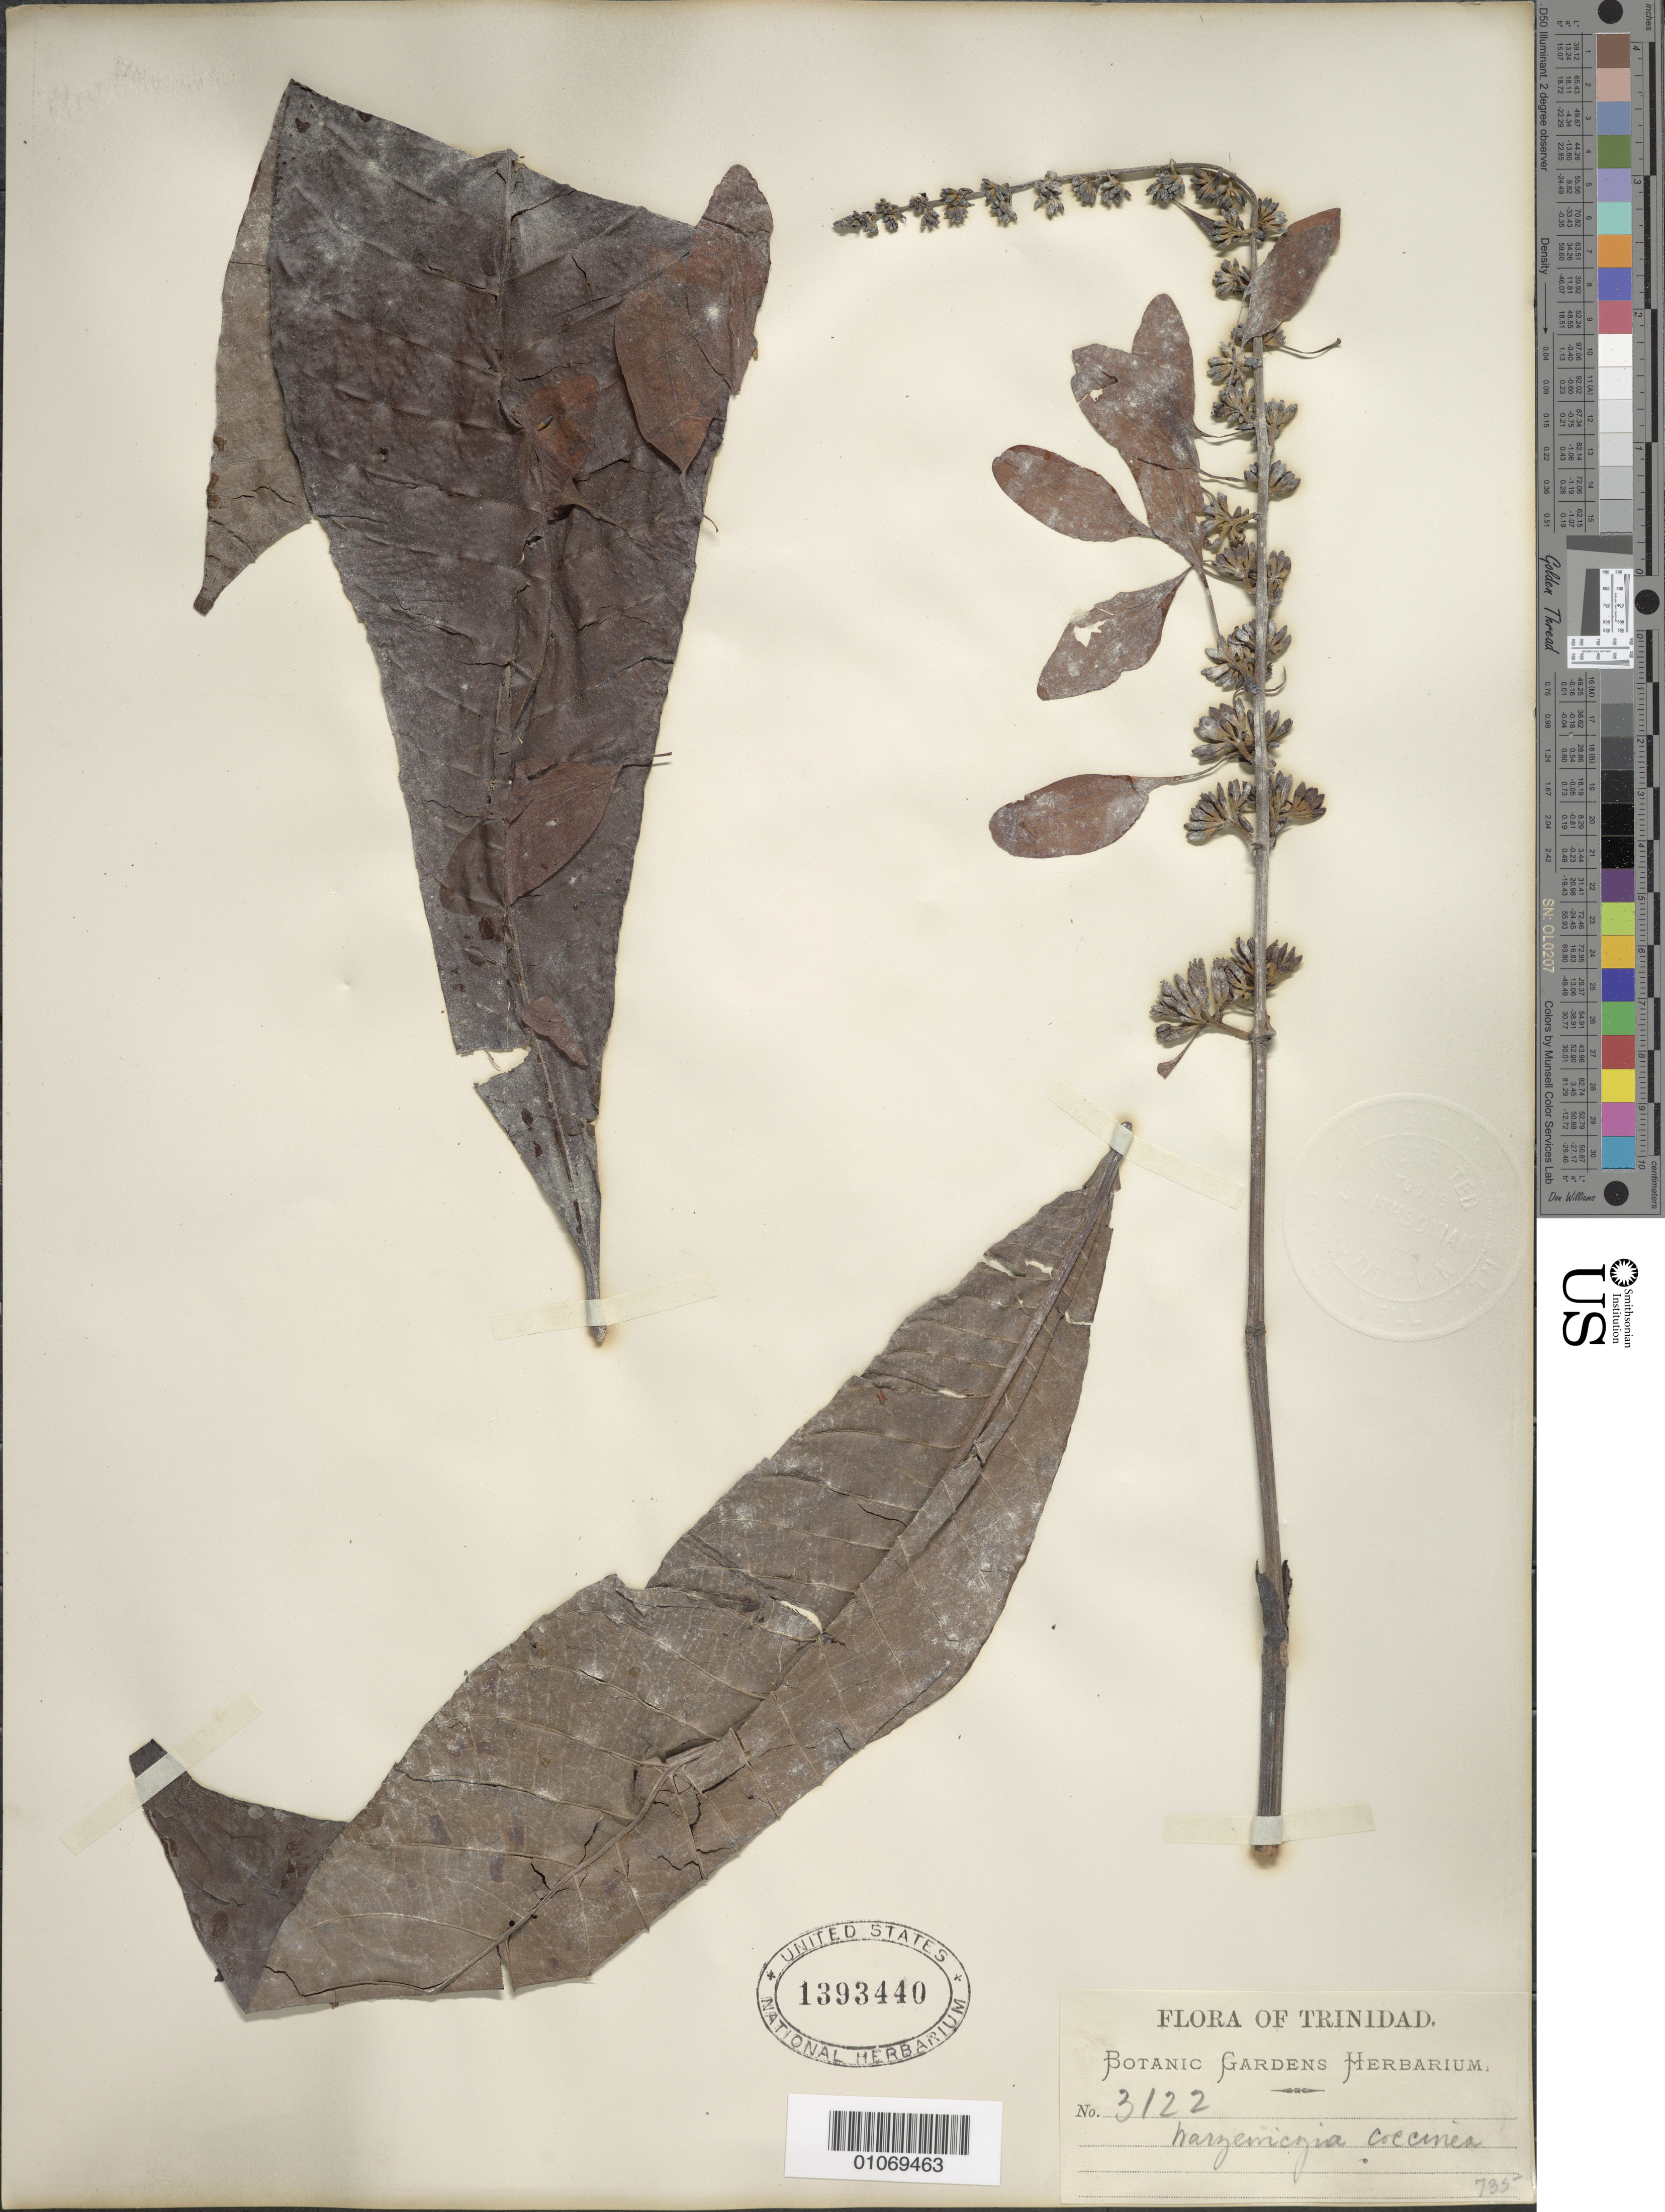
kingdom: Plantae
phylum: Tracheophyta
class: Magnoliopsida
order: Gentianales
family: Rubiaceae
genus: Warszewiczia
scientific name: Warszewiczia coccinea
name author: (Vahl) Klotzsch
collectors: Botanic Gardens Herbarium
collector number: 3122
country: Trinidad and Tobago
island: Trinidad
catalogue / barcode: US 1393440